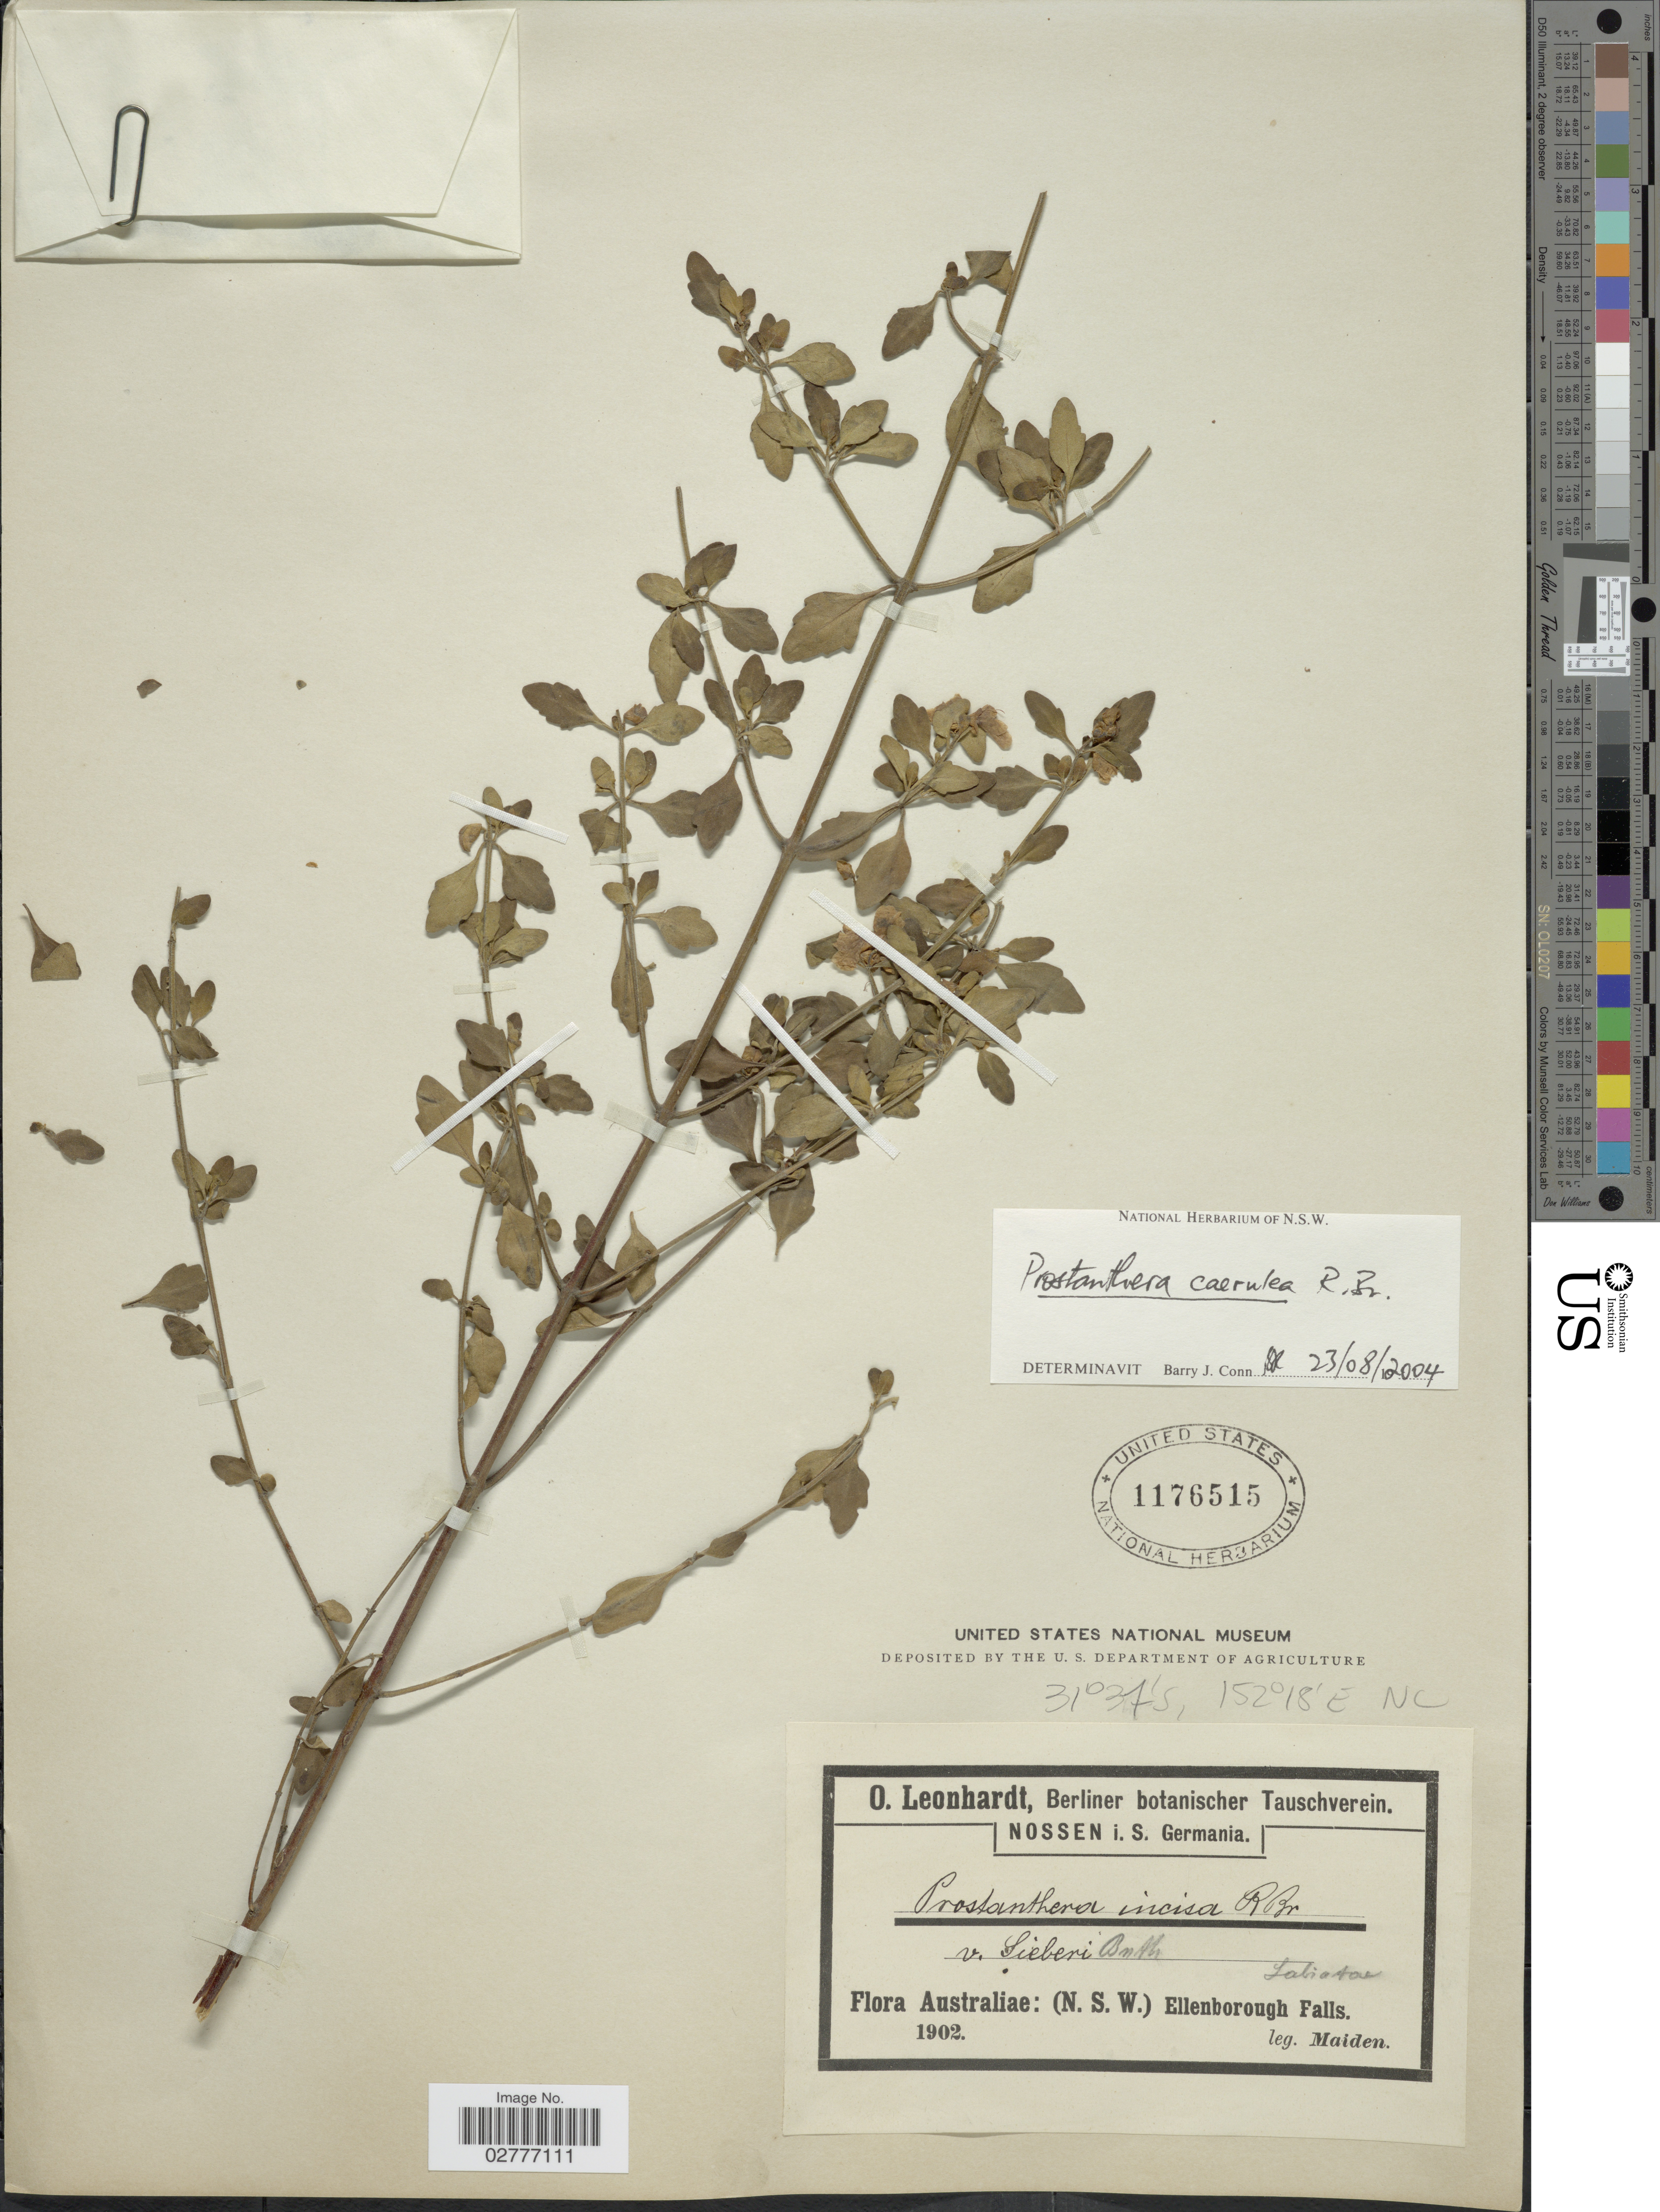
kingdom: Plantae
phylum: Tracheophyta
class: Magnoliopsida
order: Lamiales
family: Lamiaceae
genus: Prostanthera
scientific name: Prostanthera caerulea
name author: R. Br.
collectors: Maiden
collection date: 1902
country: Australia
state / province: New South Wales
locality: (N.S.W.) Ellenborough Falls.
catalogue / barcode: US 1176515